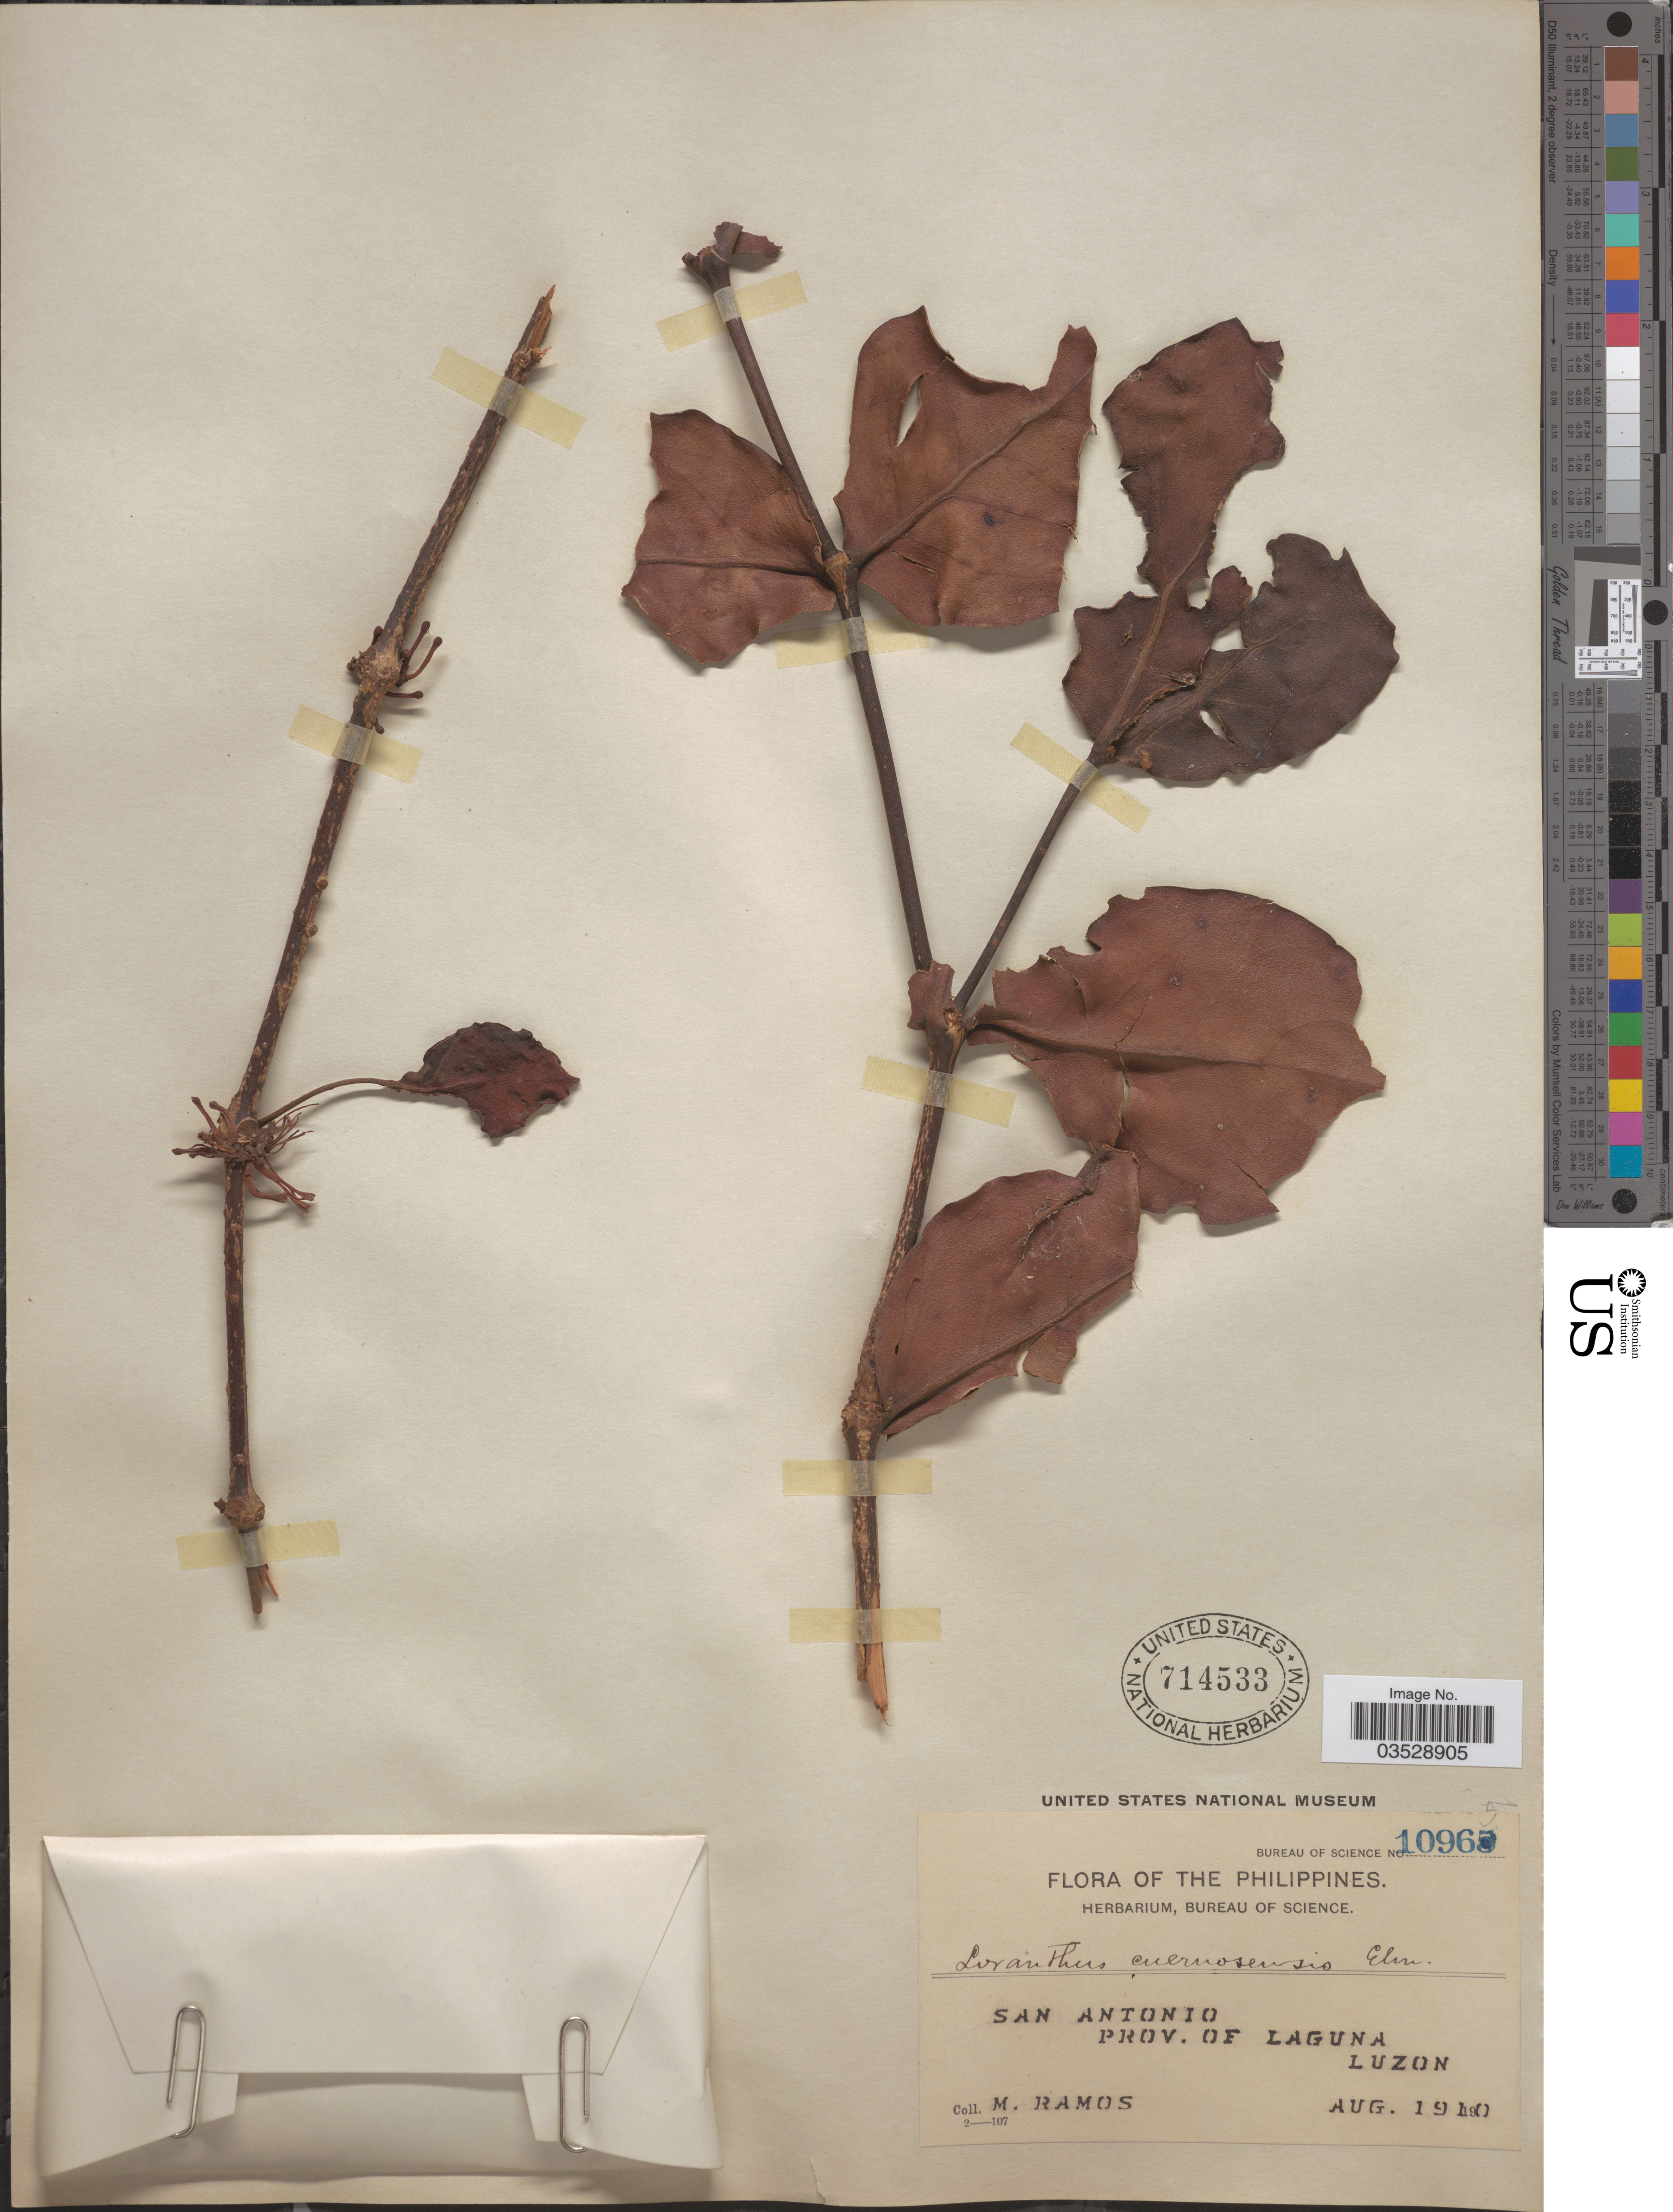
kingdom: Plantae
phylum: Tracheophyta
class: Magnoliopsida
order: Santalales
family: Loranthaceae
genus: Amyema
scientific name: Amyema cuernosensis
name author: (Elmer) Barlow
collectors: M. Ramos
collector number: Bureau of Science 10965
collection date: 1910-08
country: Philippines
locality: San Antonio, Prov. of Laguna, Luzon.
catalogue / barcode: US 714533